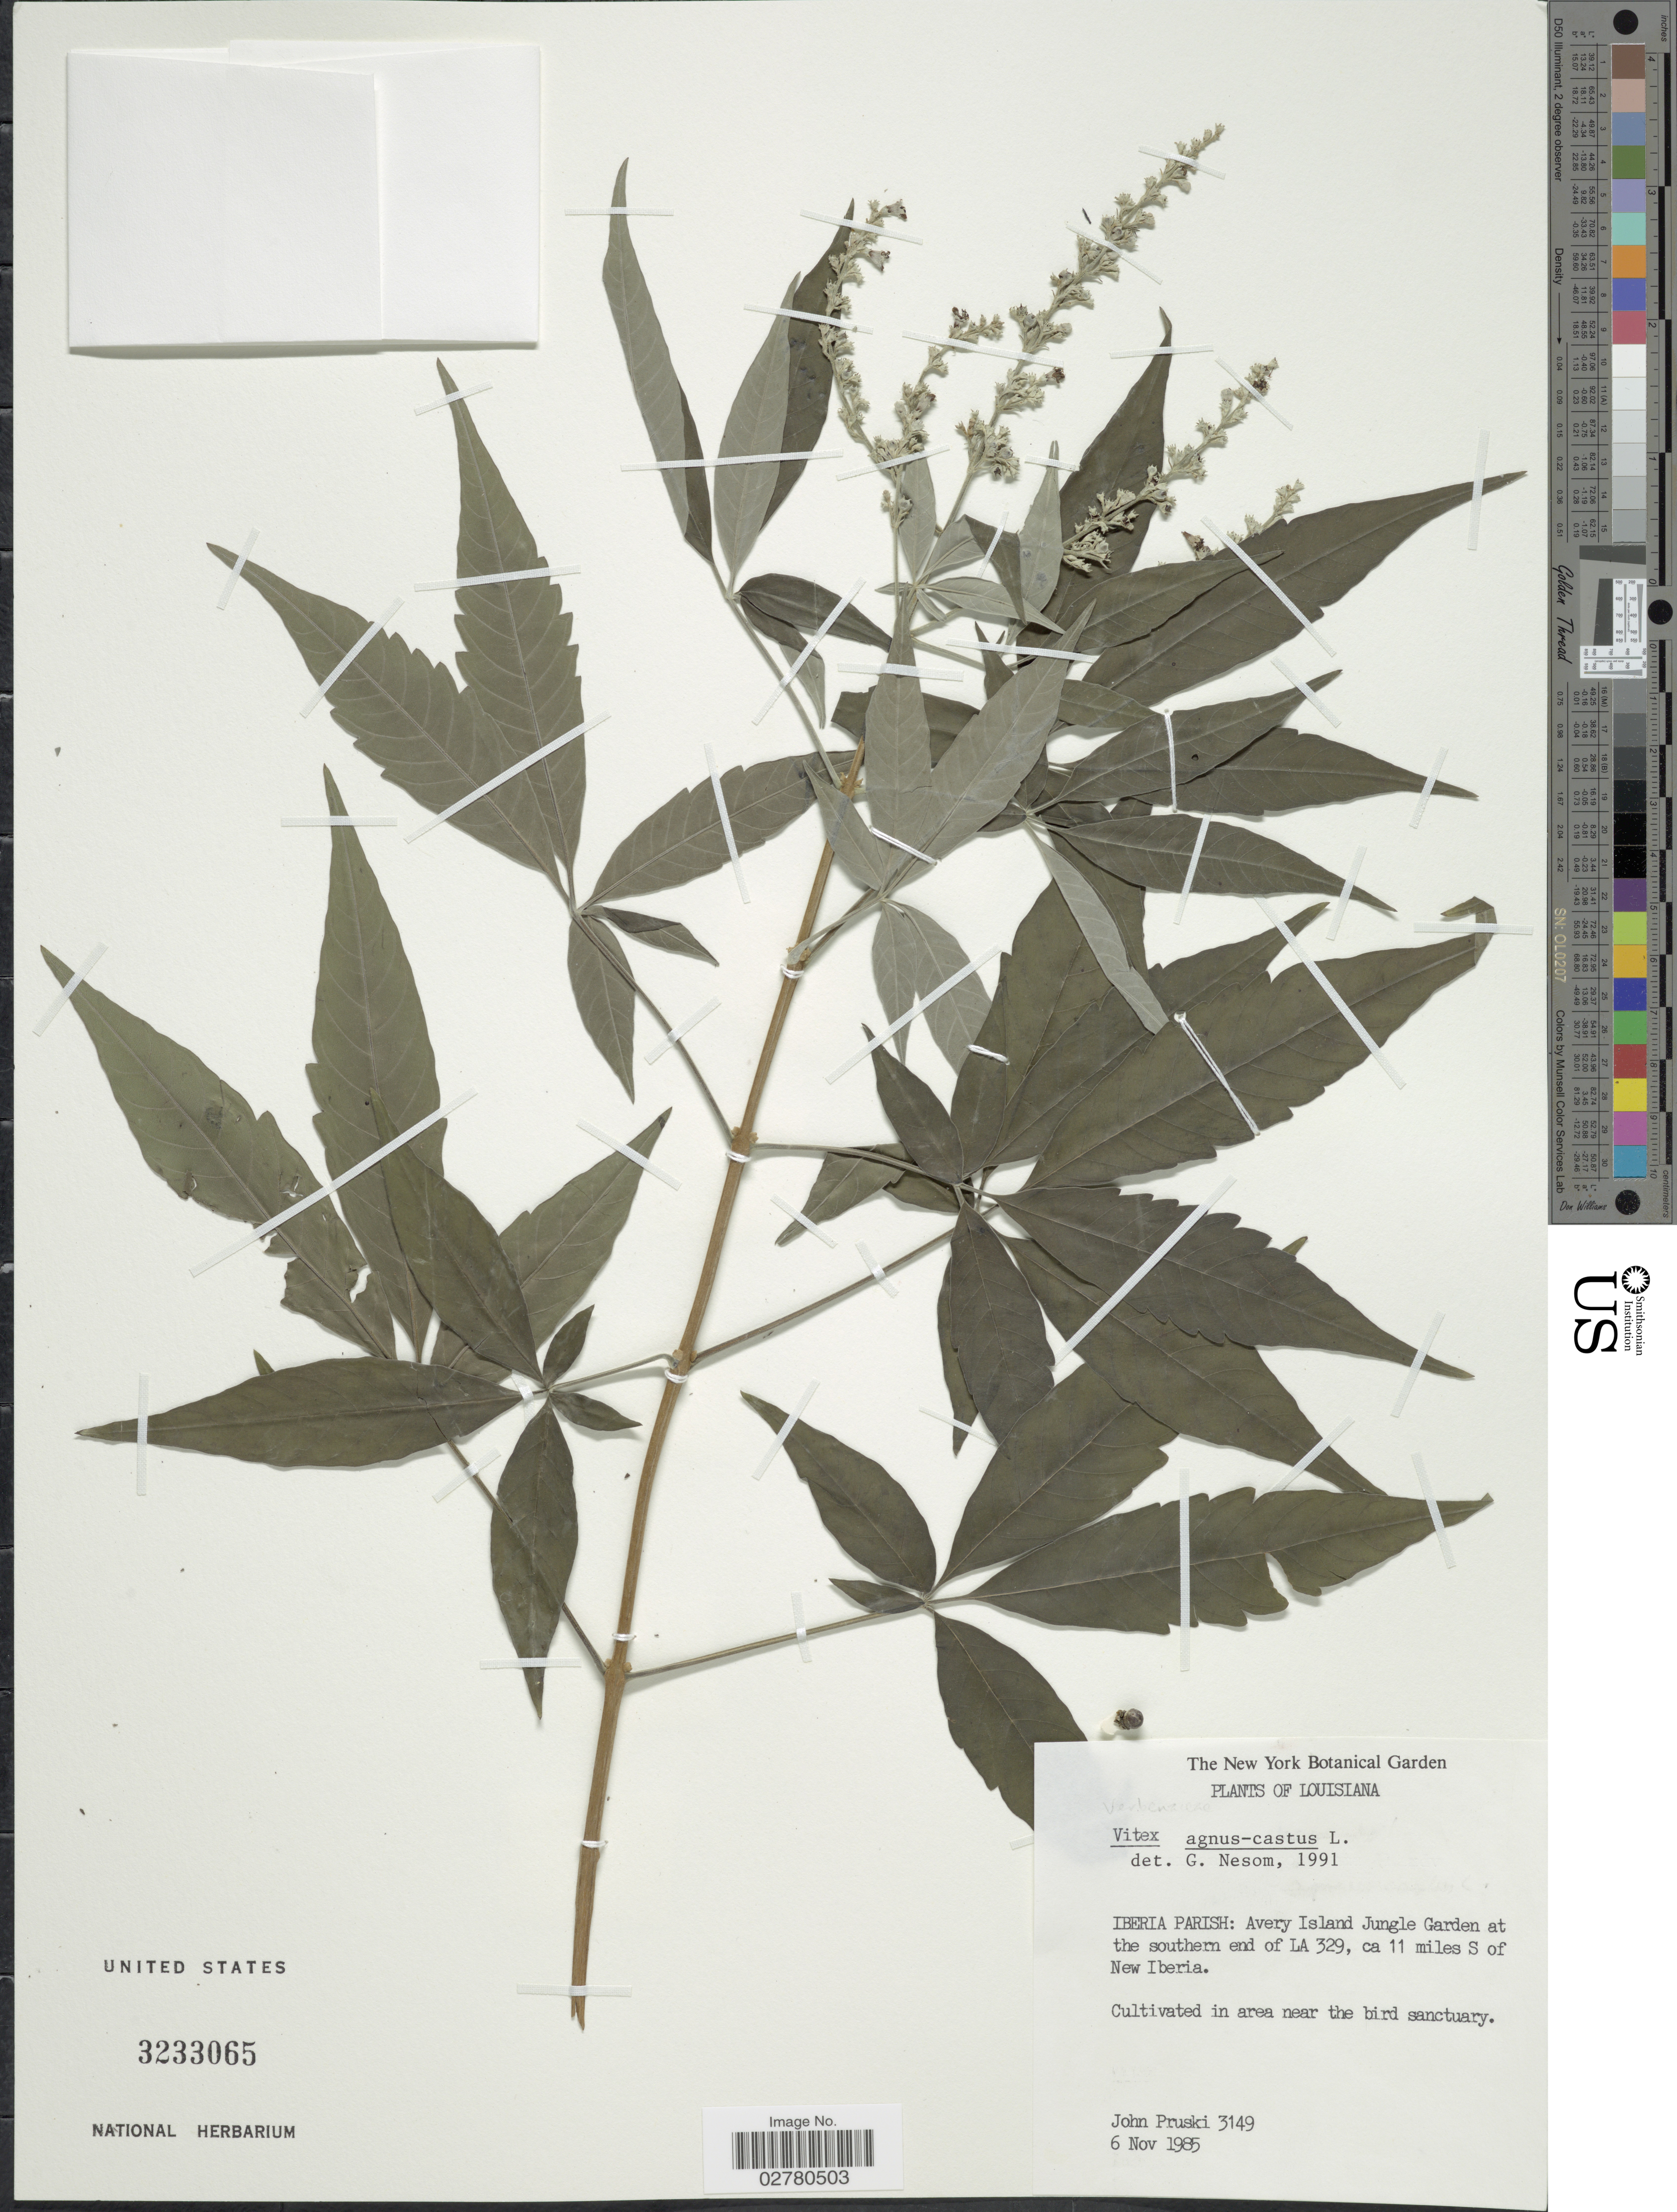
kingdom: Plantae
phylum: Tracheophyta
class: Magnoliopsida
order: Lamiales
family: Lamiaceae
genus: Vitex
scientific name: Vitex agnus-castus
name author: L.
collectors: J. F. Pruski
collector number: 3149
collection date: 1985-11-06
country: United States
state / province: Louisiana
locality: Iberia Parish, Avery Island Jungle Garden at the southern end of LA 329, ca 11 miles S of New Iberia, Cultivates in area near the bird sanctuary.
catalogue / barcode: US 3233065